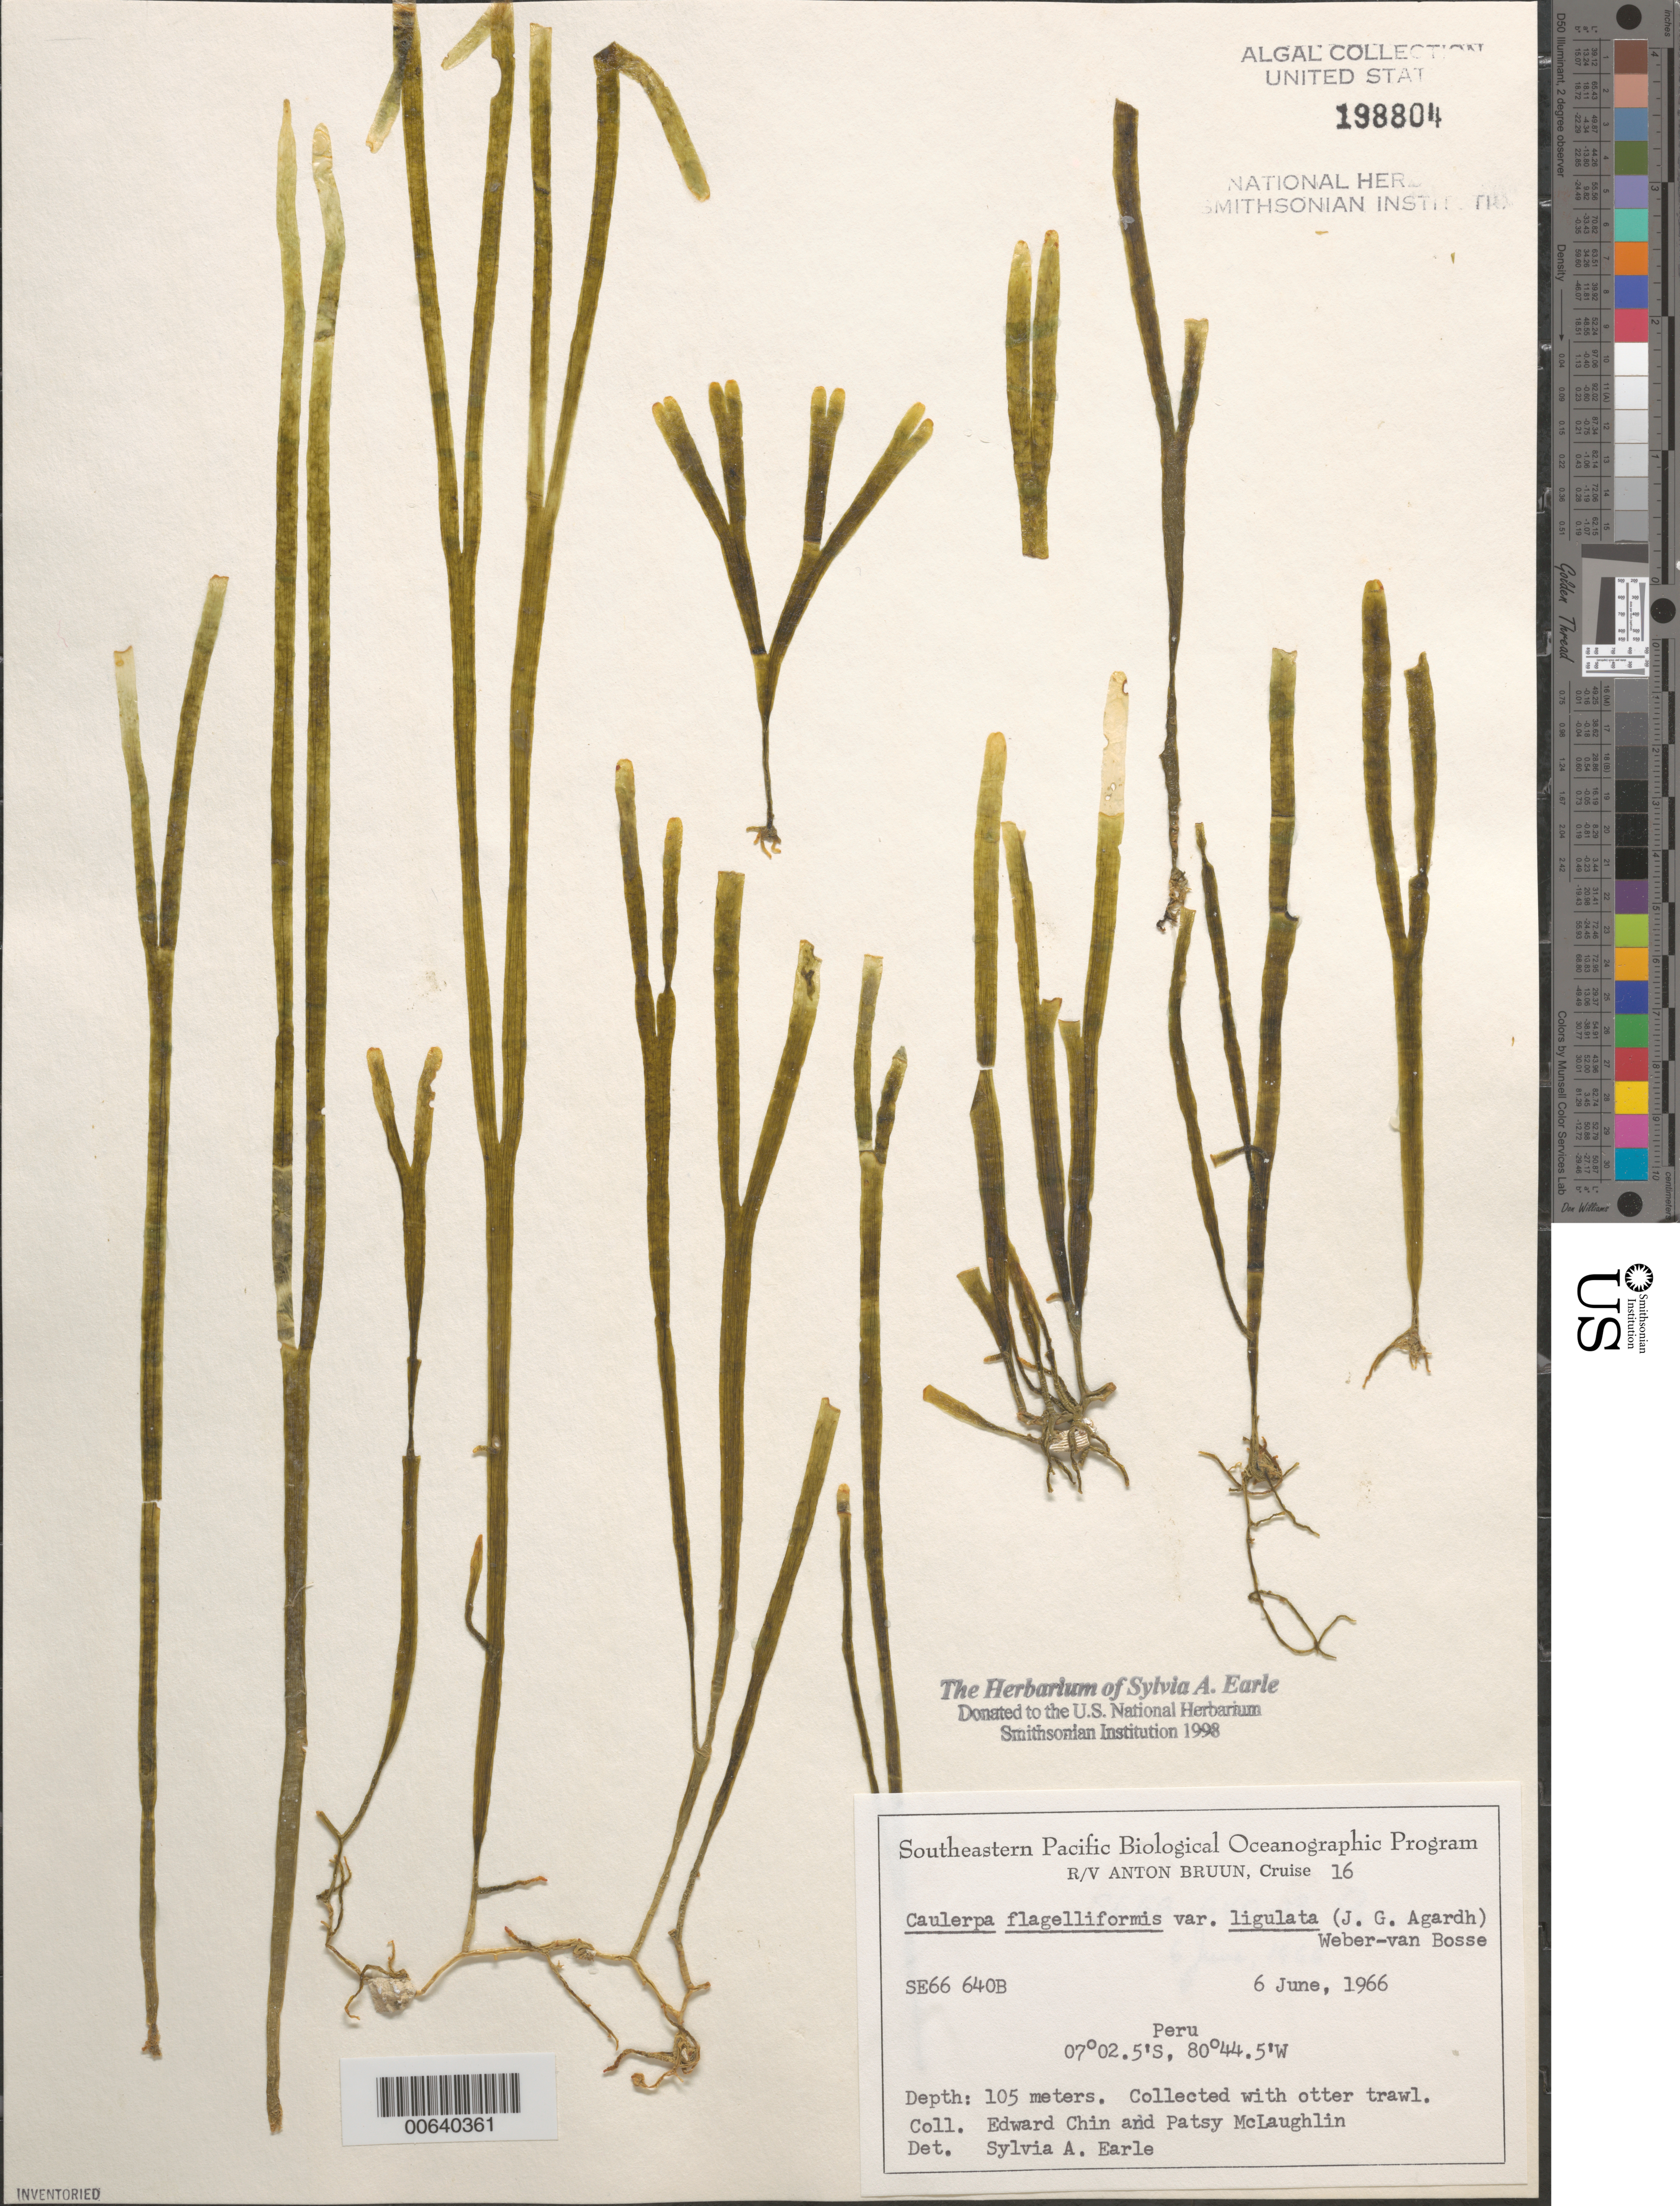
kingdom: Plantae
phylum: Chlorophyta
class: Ulvophyceae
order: Bryopsidales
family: Caulerpaceae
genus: Caulerpa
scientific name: Caulerpa prolifera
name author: (Forssk.) J.V.Lamouroux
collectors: E. Chin & P. McLaughlin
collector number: SE 66640b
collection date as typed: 06 Jun 1966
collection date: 1966-06-06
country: Peru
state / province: Lambayeque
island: Lobos Islands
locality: Off Lobos de Afuera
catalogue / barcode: US 198804